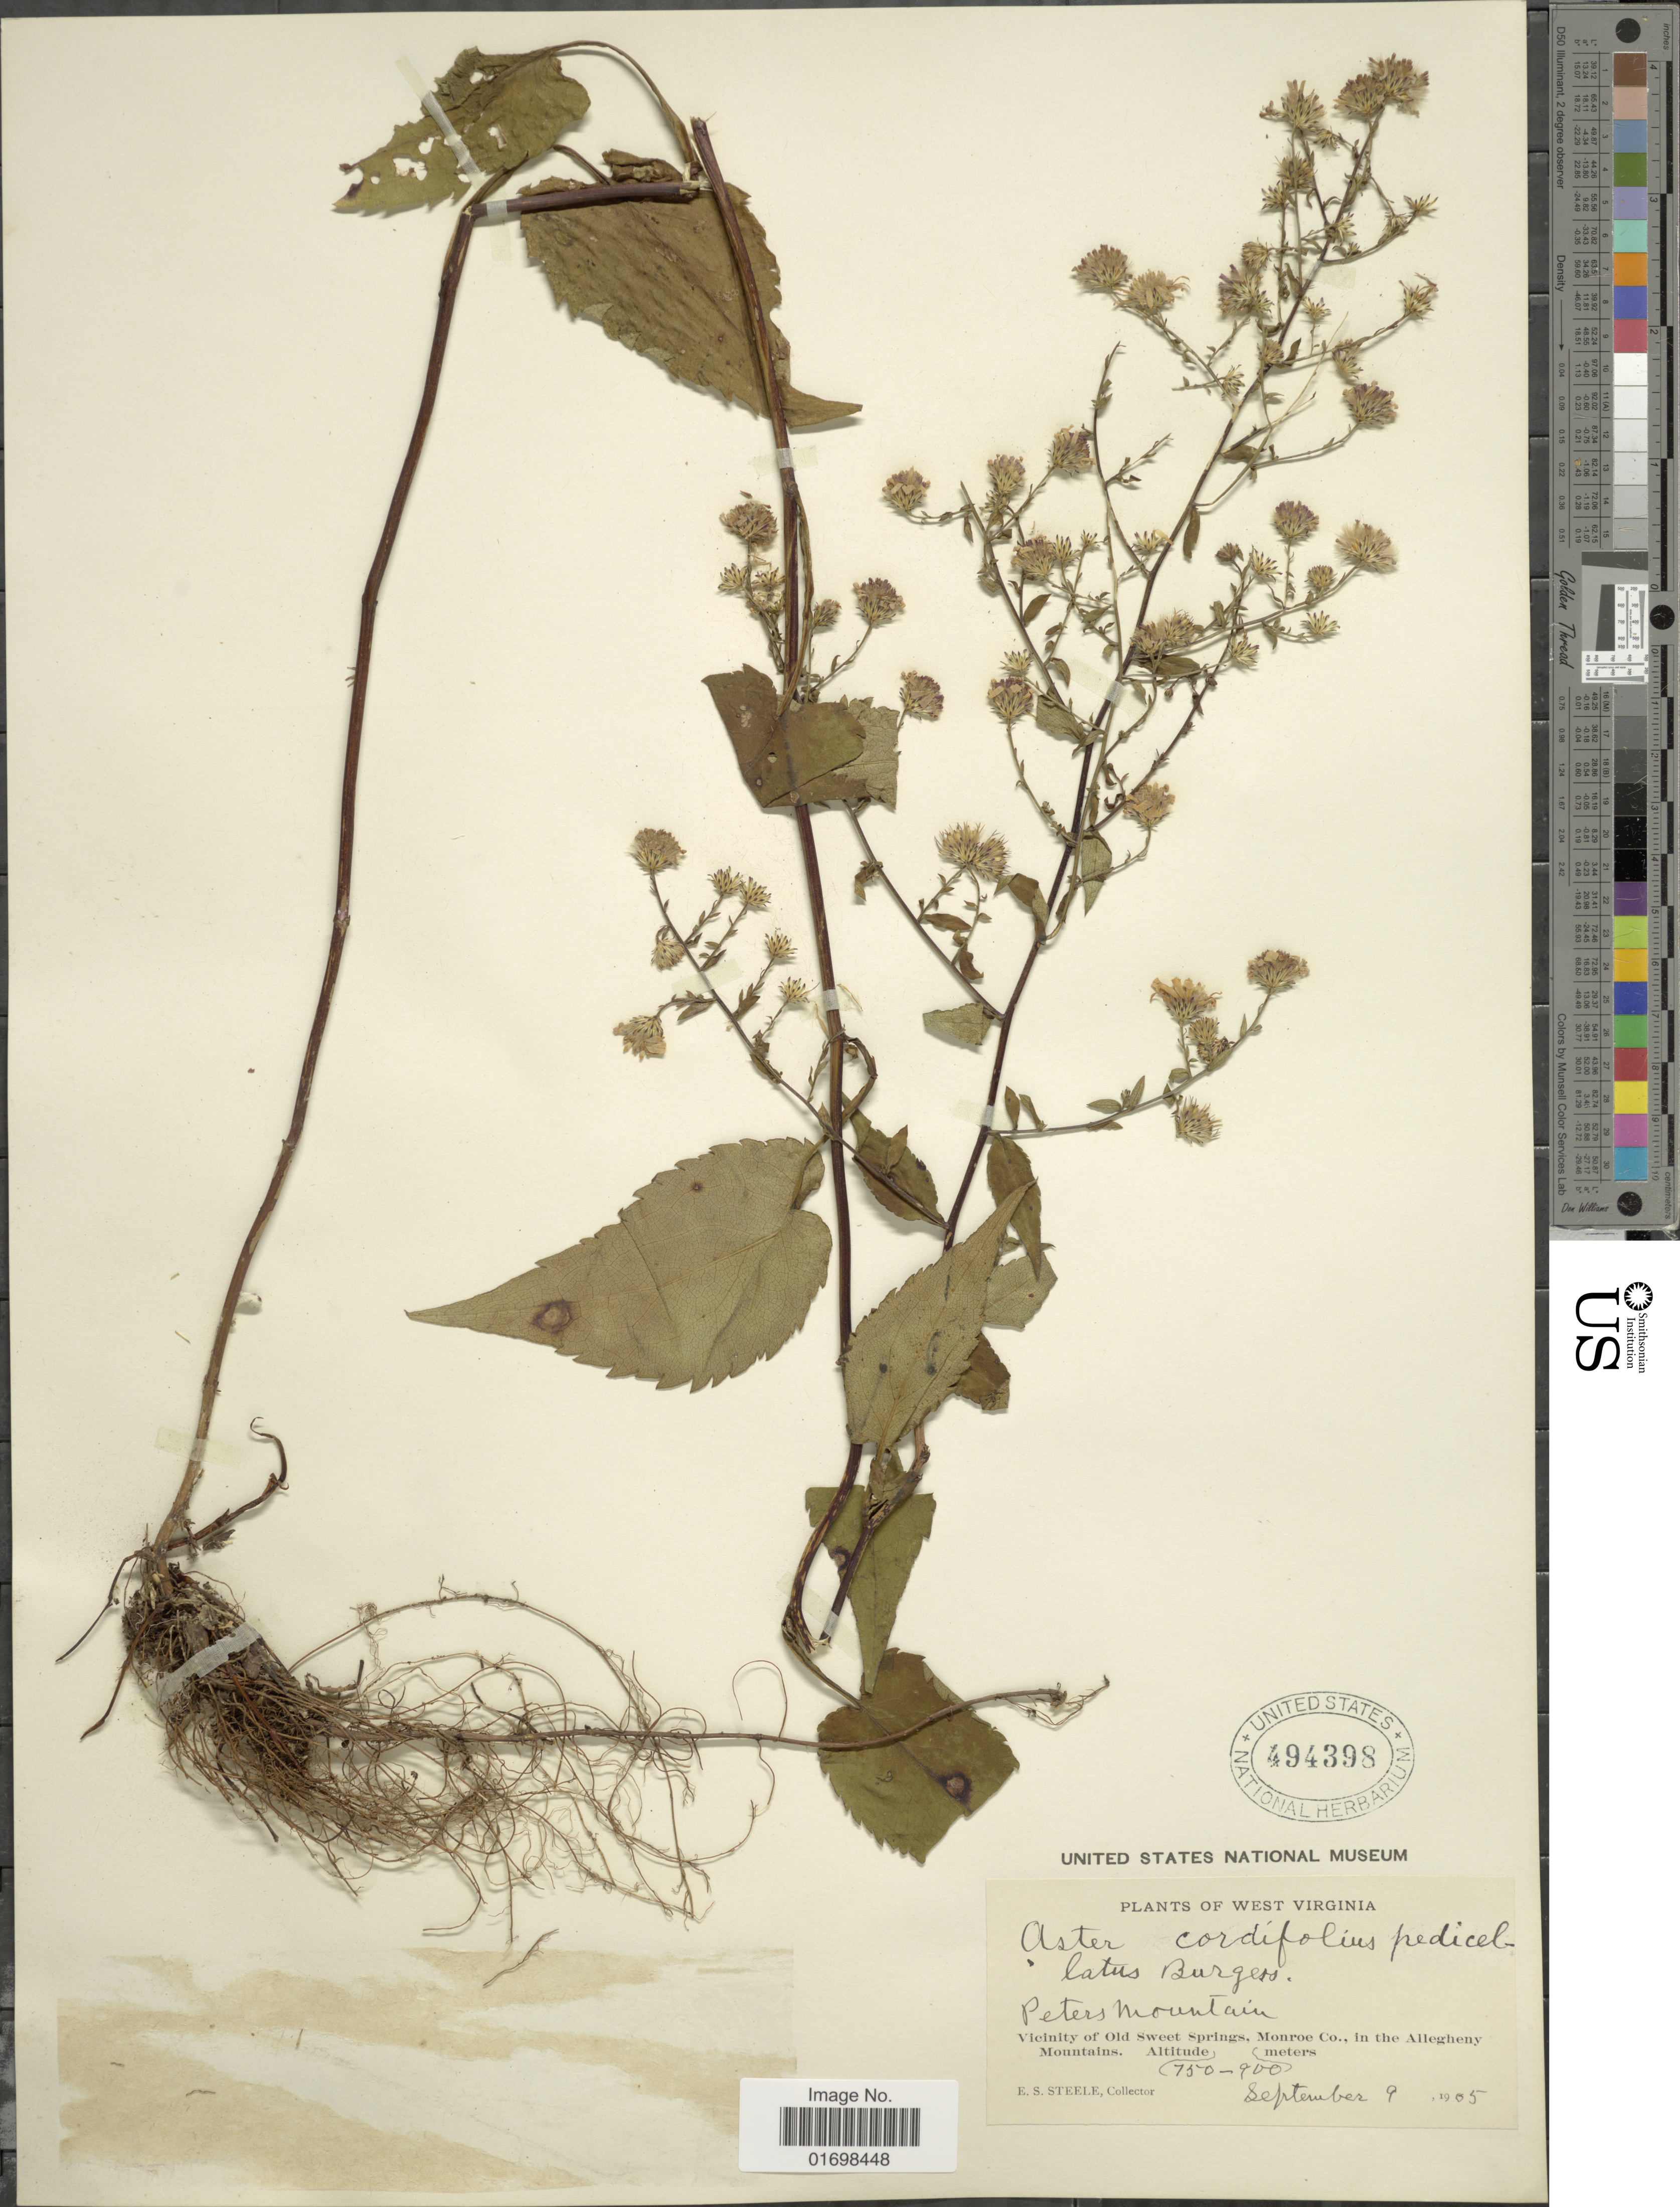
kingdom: Plantae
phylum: Tracheophyta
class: Magnoliopsida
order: Asterales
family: Asteraceae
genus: Symphyotrichum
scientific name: Symphyotrichum cordifolium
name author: (L.) G.L. Nesom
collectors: E. Steele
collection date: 1905-09-09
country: United States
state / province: West Virginia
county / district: Monroe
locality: Peters Mountain, Vicinity of Old Sweet Springs, Monroe Co., in the Allegheny Mountains.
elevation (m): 750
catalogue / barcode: US 494398